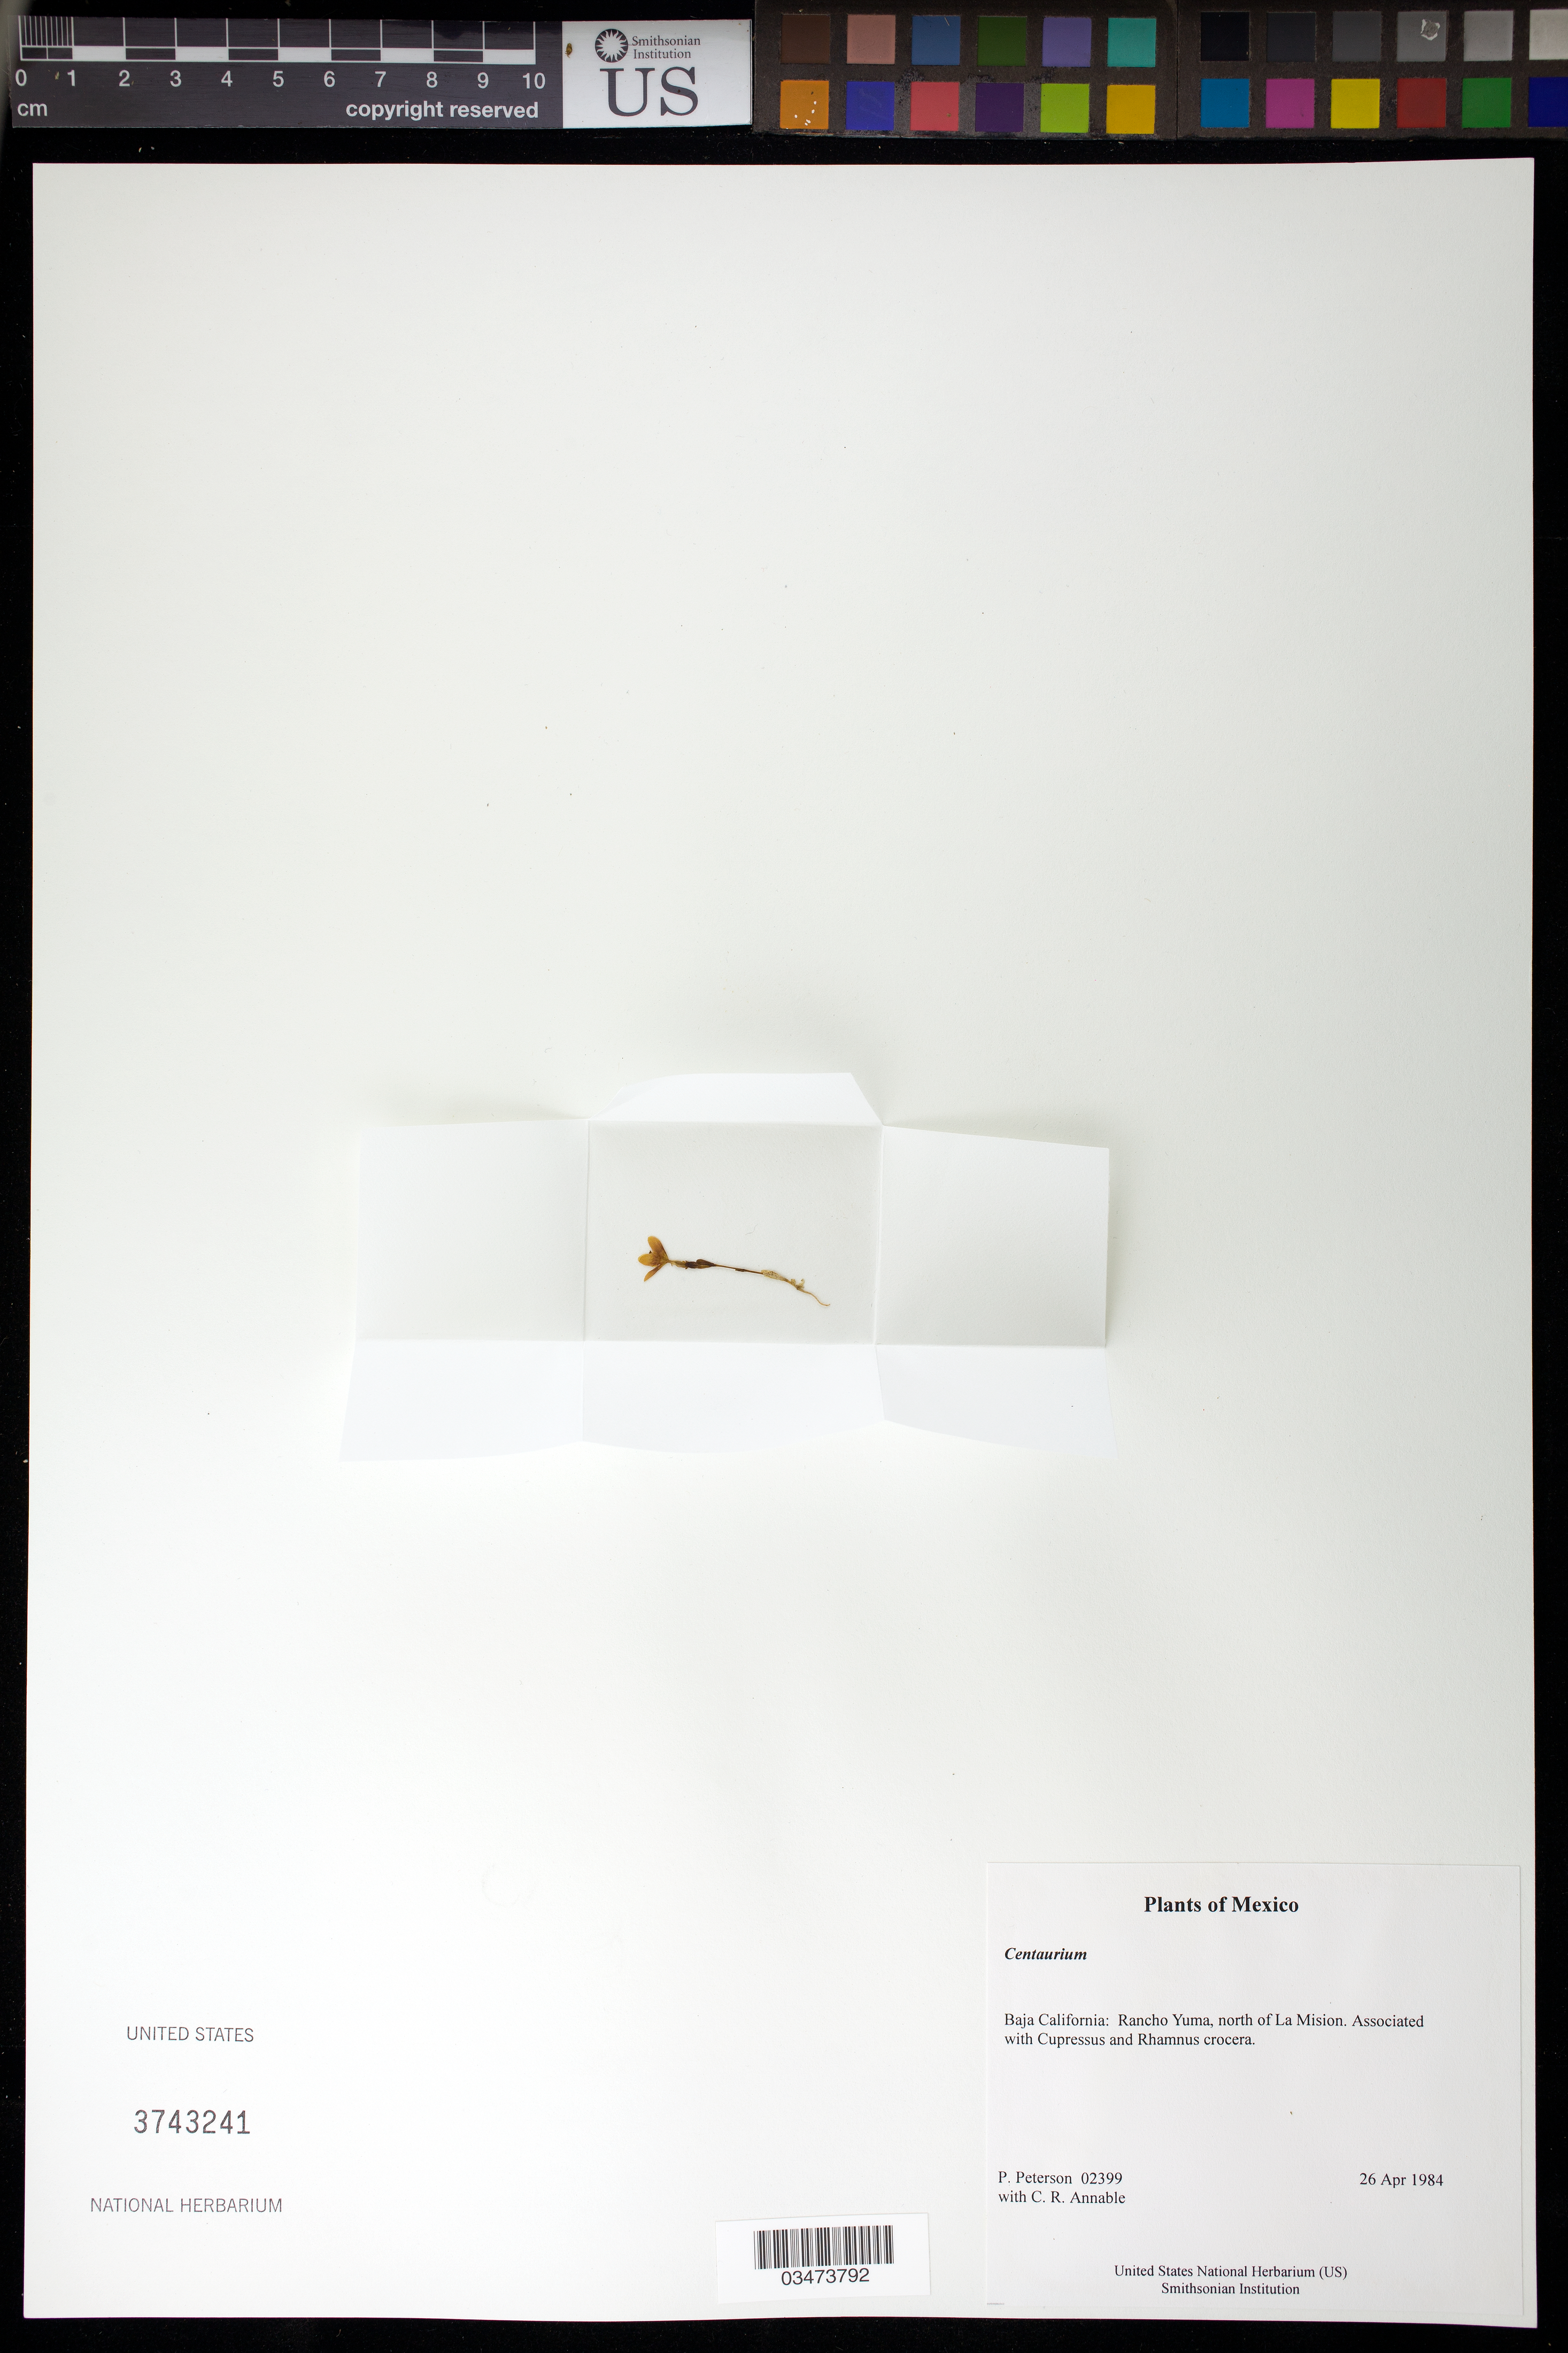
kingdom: Plantae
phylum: Tracheophyta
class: Magnoliopsida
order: Gentianales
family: Gentianaceae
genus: Centaurium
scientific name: Centaurium sp.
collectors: P. M. Peterson & C. R. Annable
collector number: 02399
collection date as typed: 26 Apr 1984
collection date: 1984-04-26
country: Mexico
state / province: Baja California Norte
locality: Rancho Yuma, north of La Mision.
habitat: Associated with Cupressus and Rhamnus crocera.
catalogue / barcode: US 3743241